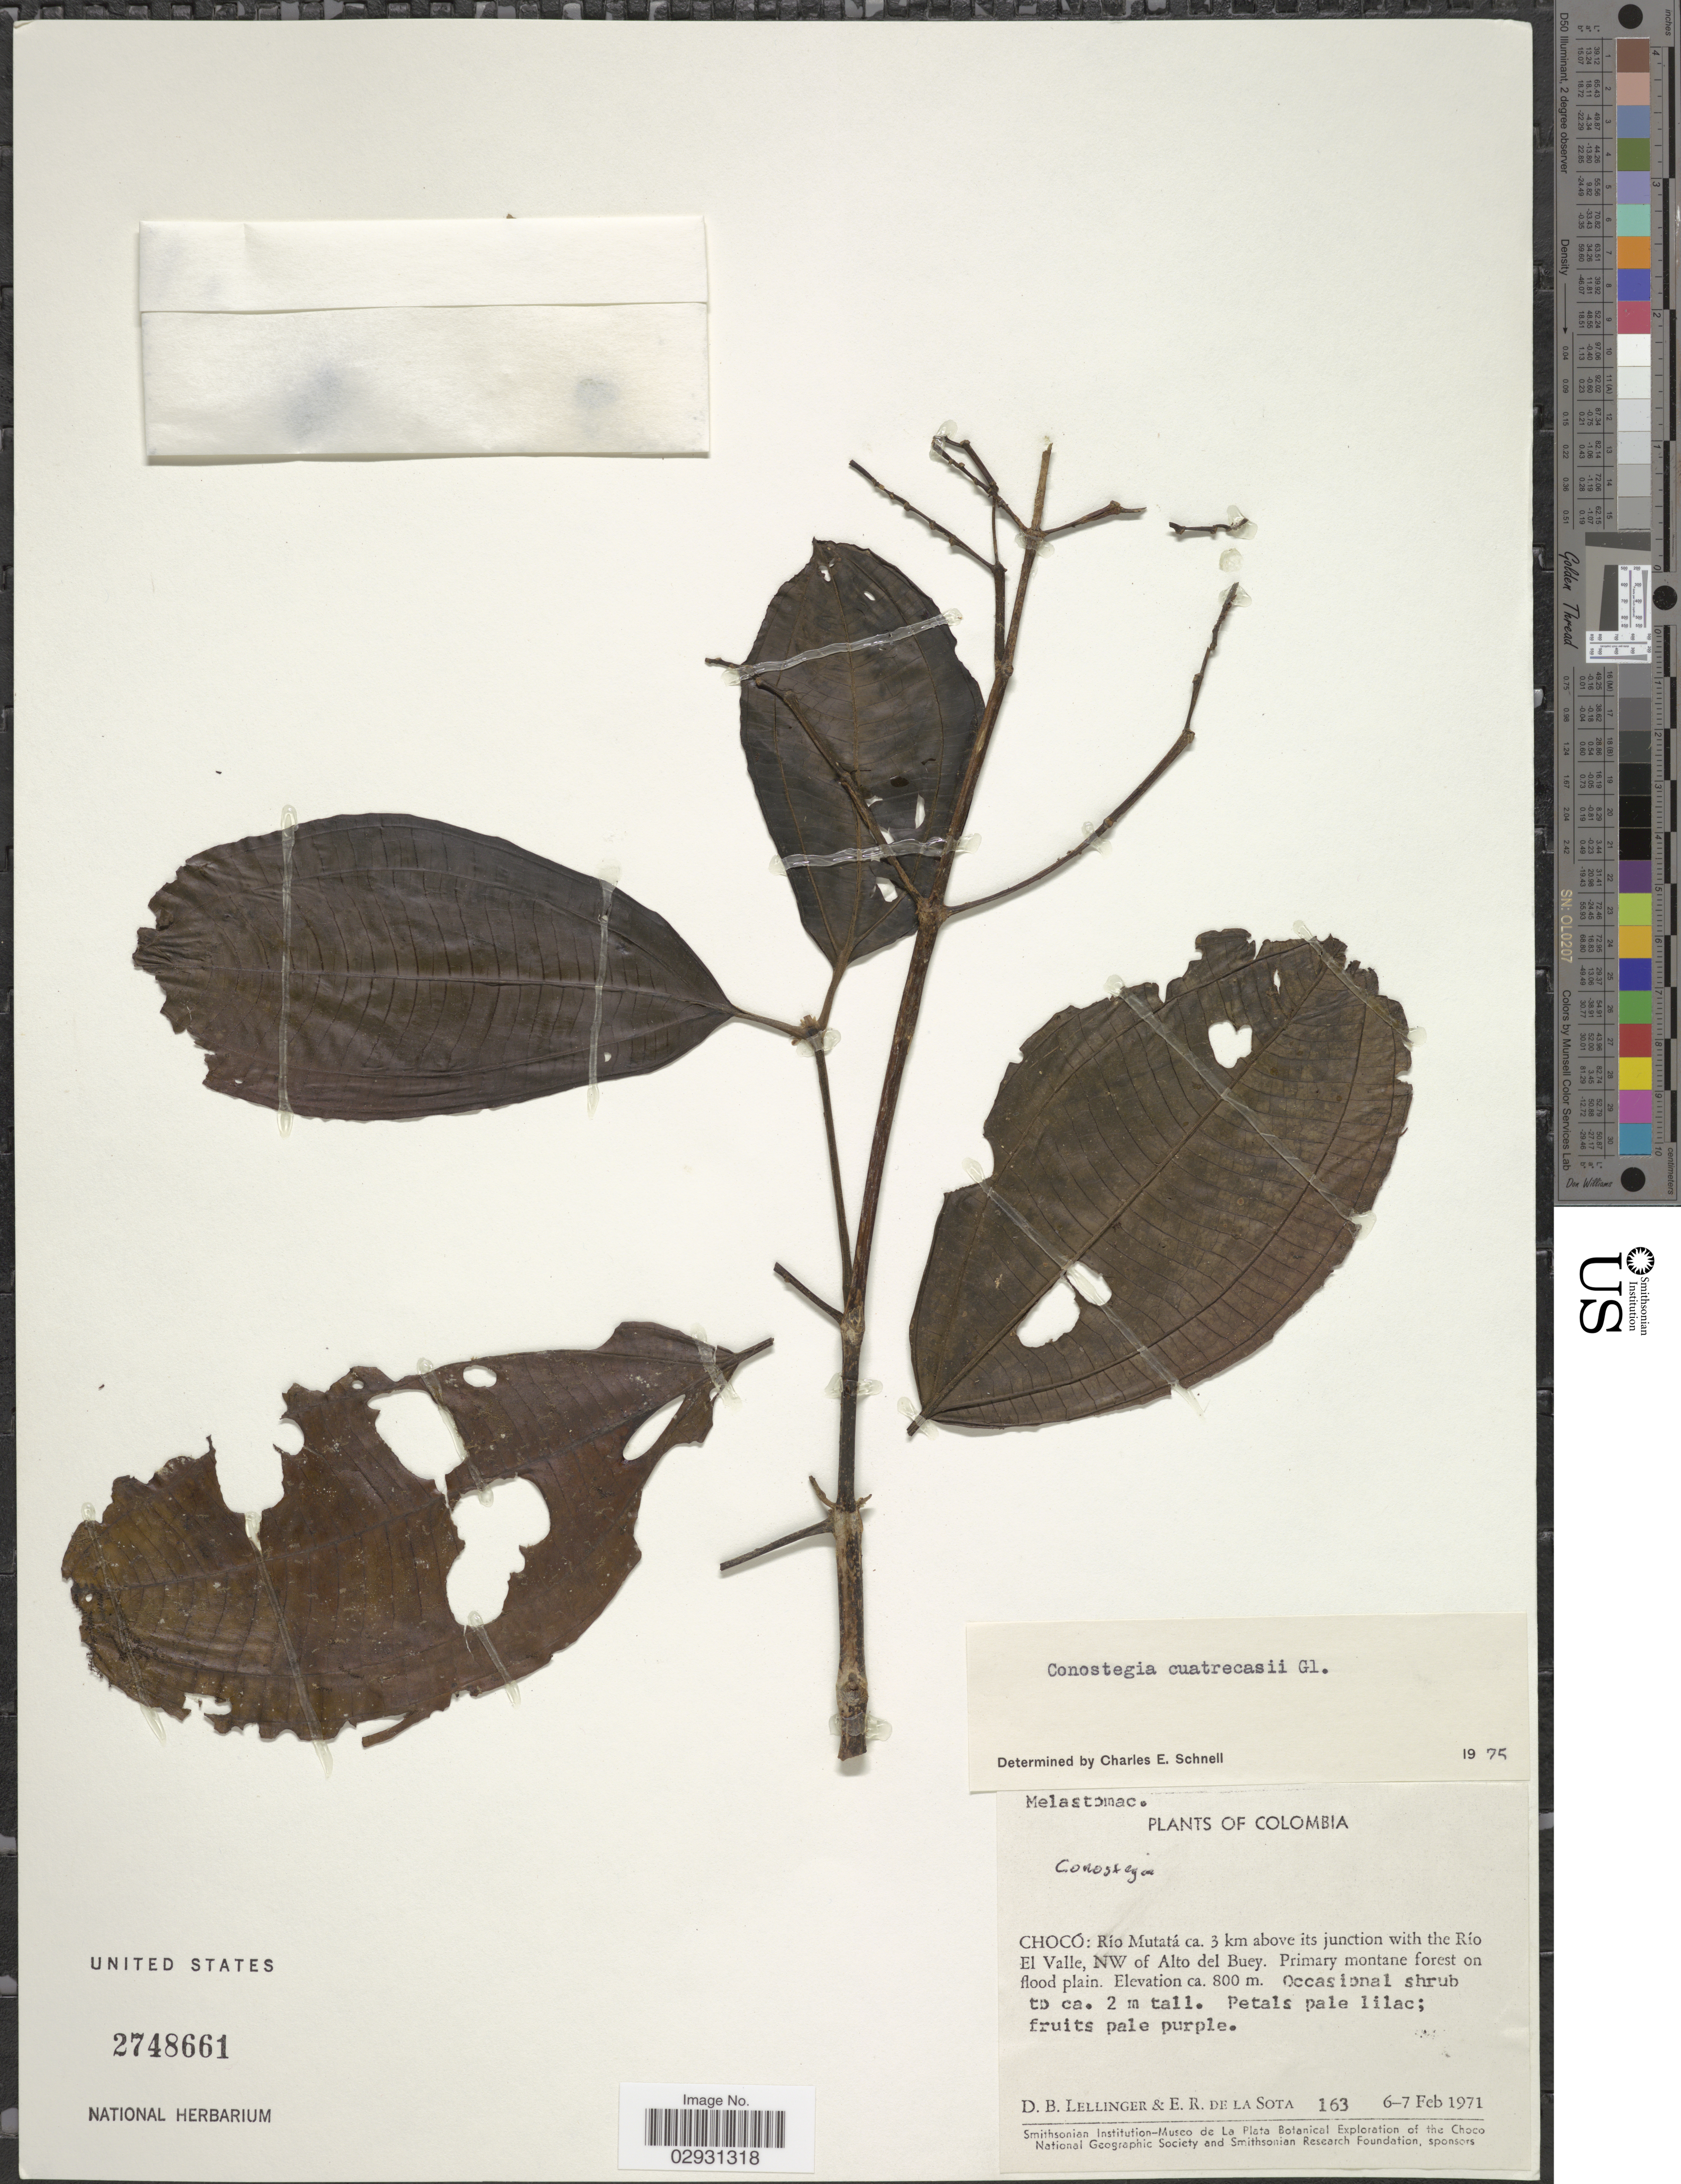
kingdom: Plantae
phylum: Tracheophyta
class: Magnoliopsida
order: Myrtales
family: Melastomataceae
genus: Conostegia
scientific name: Conostegia cuatrecasasii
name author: Gleason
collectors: D. B. Lellinger & E. R. de la Sota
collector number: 163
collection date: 1971-02-06/1971-02-07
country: Colombia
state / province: Chocó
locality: Río Mutatá ca. 3 km above its junction with the Río El Valle, NW of Alto del Buey.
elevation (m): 800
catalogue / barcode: US 2748661